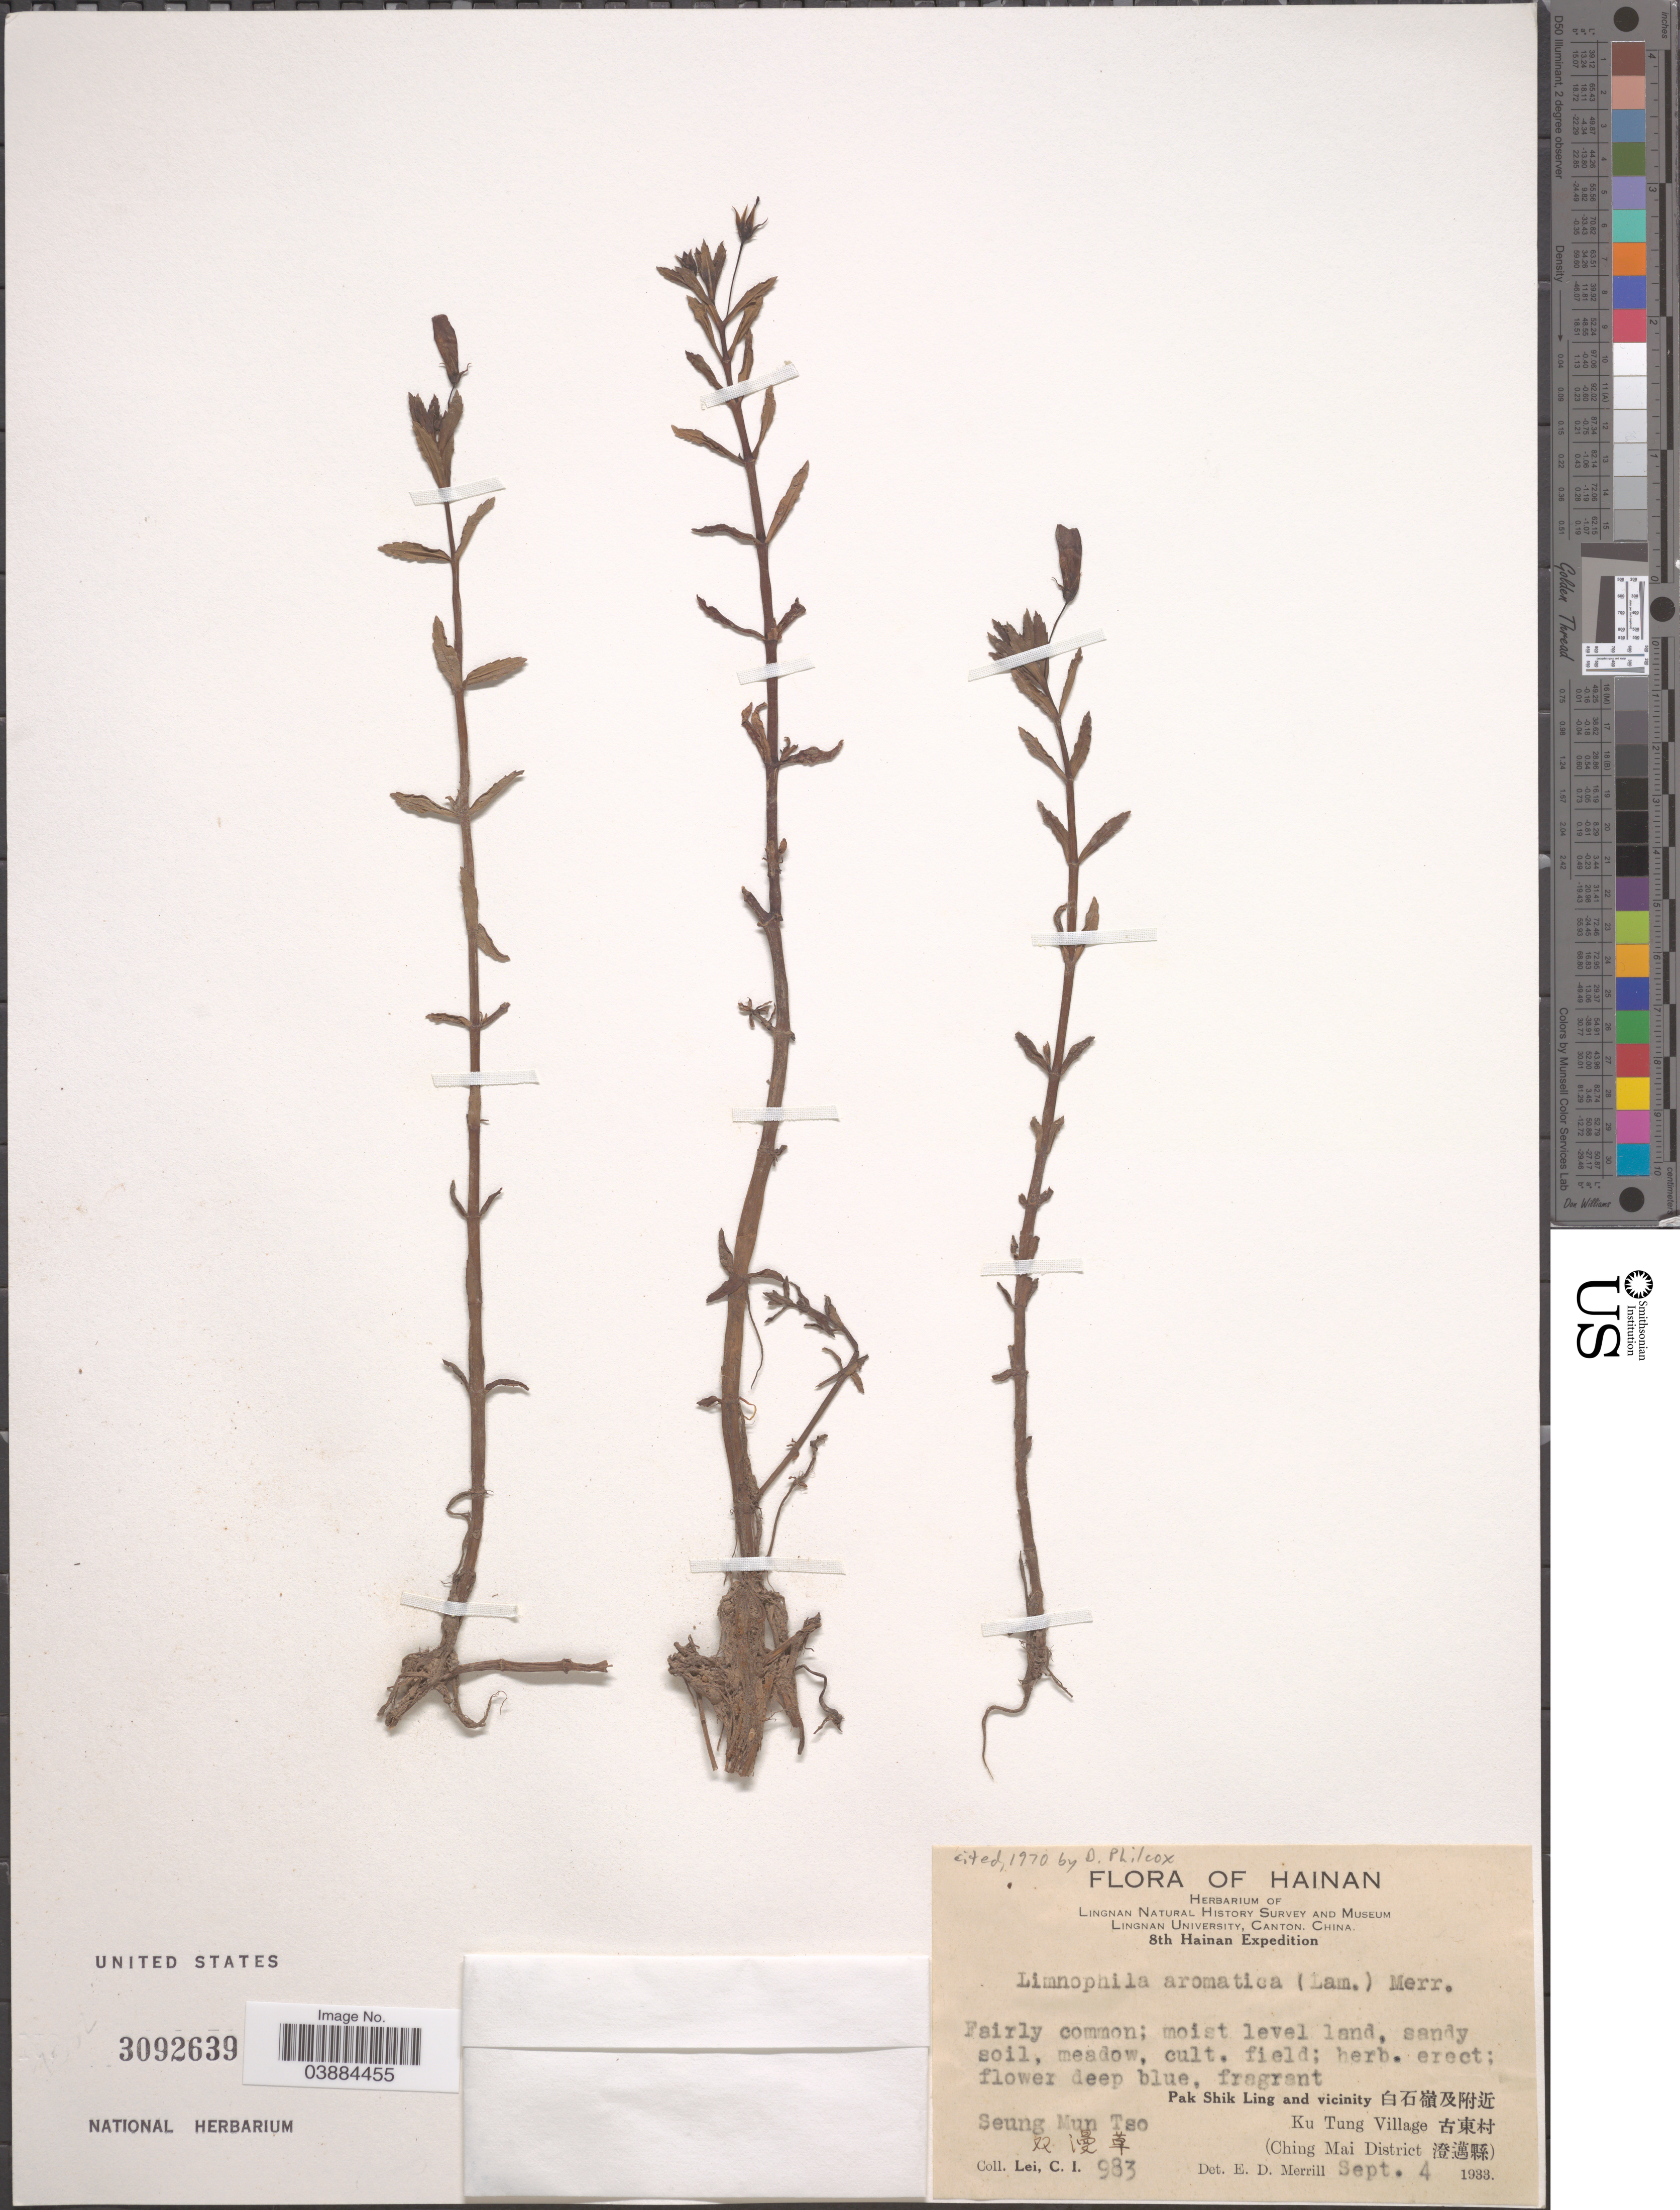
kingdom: Plantae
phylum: Tracheophyta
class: Magnoliopsida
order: Lamiales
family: Plantaginaceae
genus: Limnophila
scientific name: Limnophila aromatica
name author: (Lam.) Merr.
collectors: C. I. Lei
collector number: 983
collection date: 1933-09-04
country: China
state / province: Hainan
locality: Pak Shik Ling and vicinity. X. Ku Tung Village. X. (Ching Mai District X). Seung Mun Tso. X.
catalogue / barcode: US 3092639